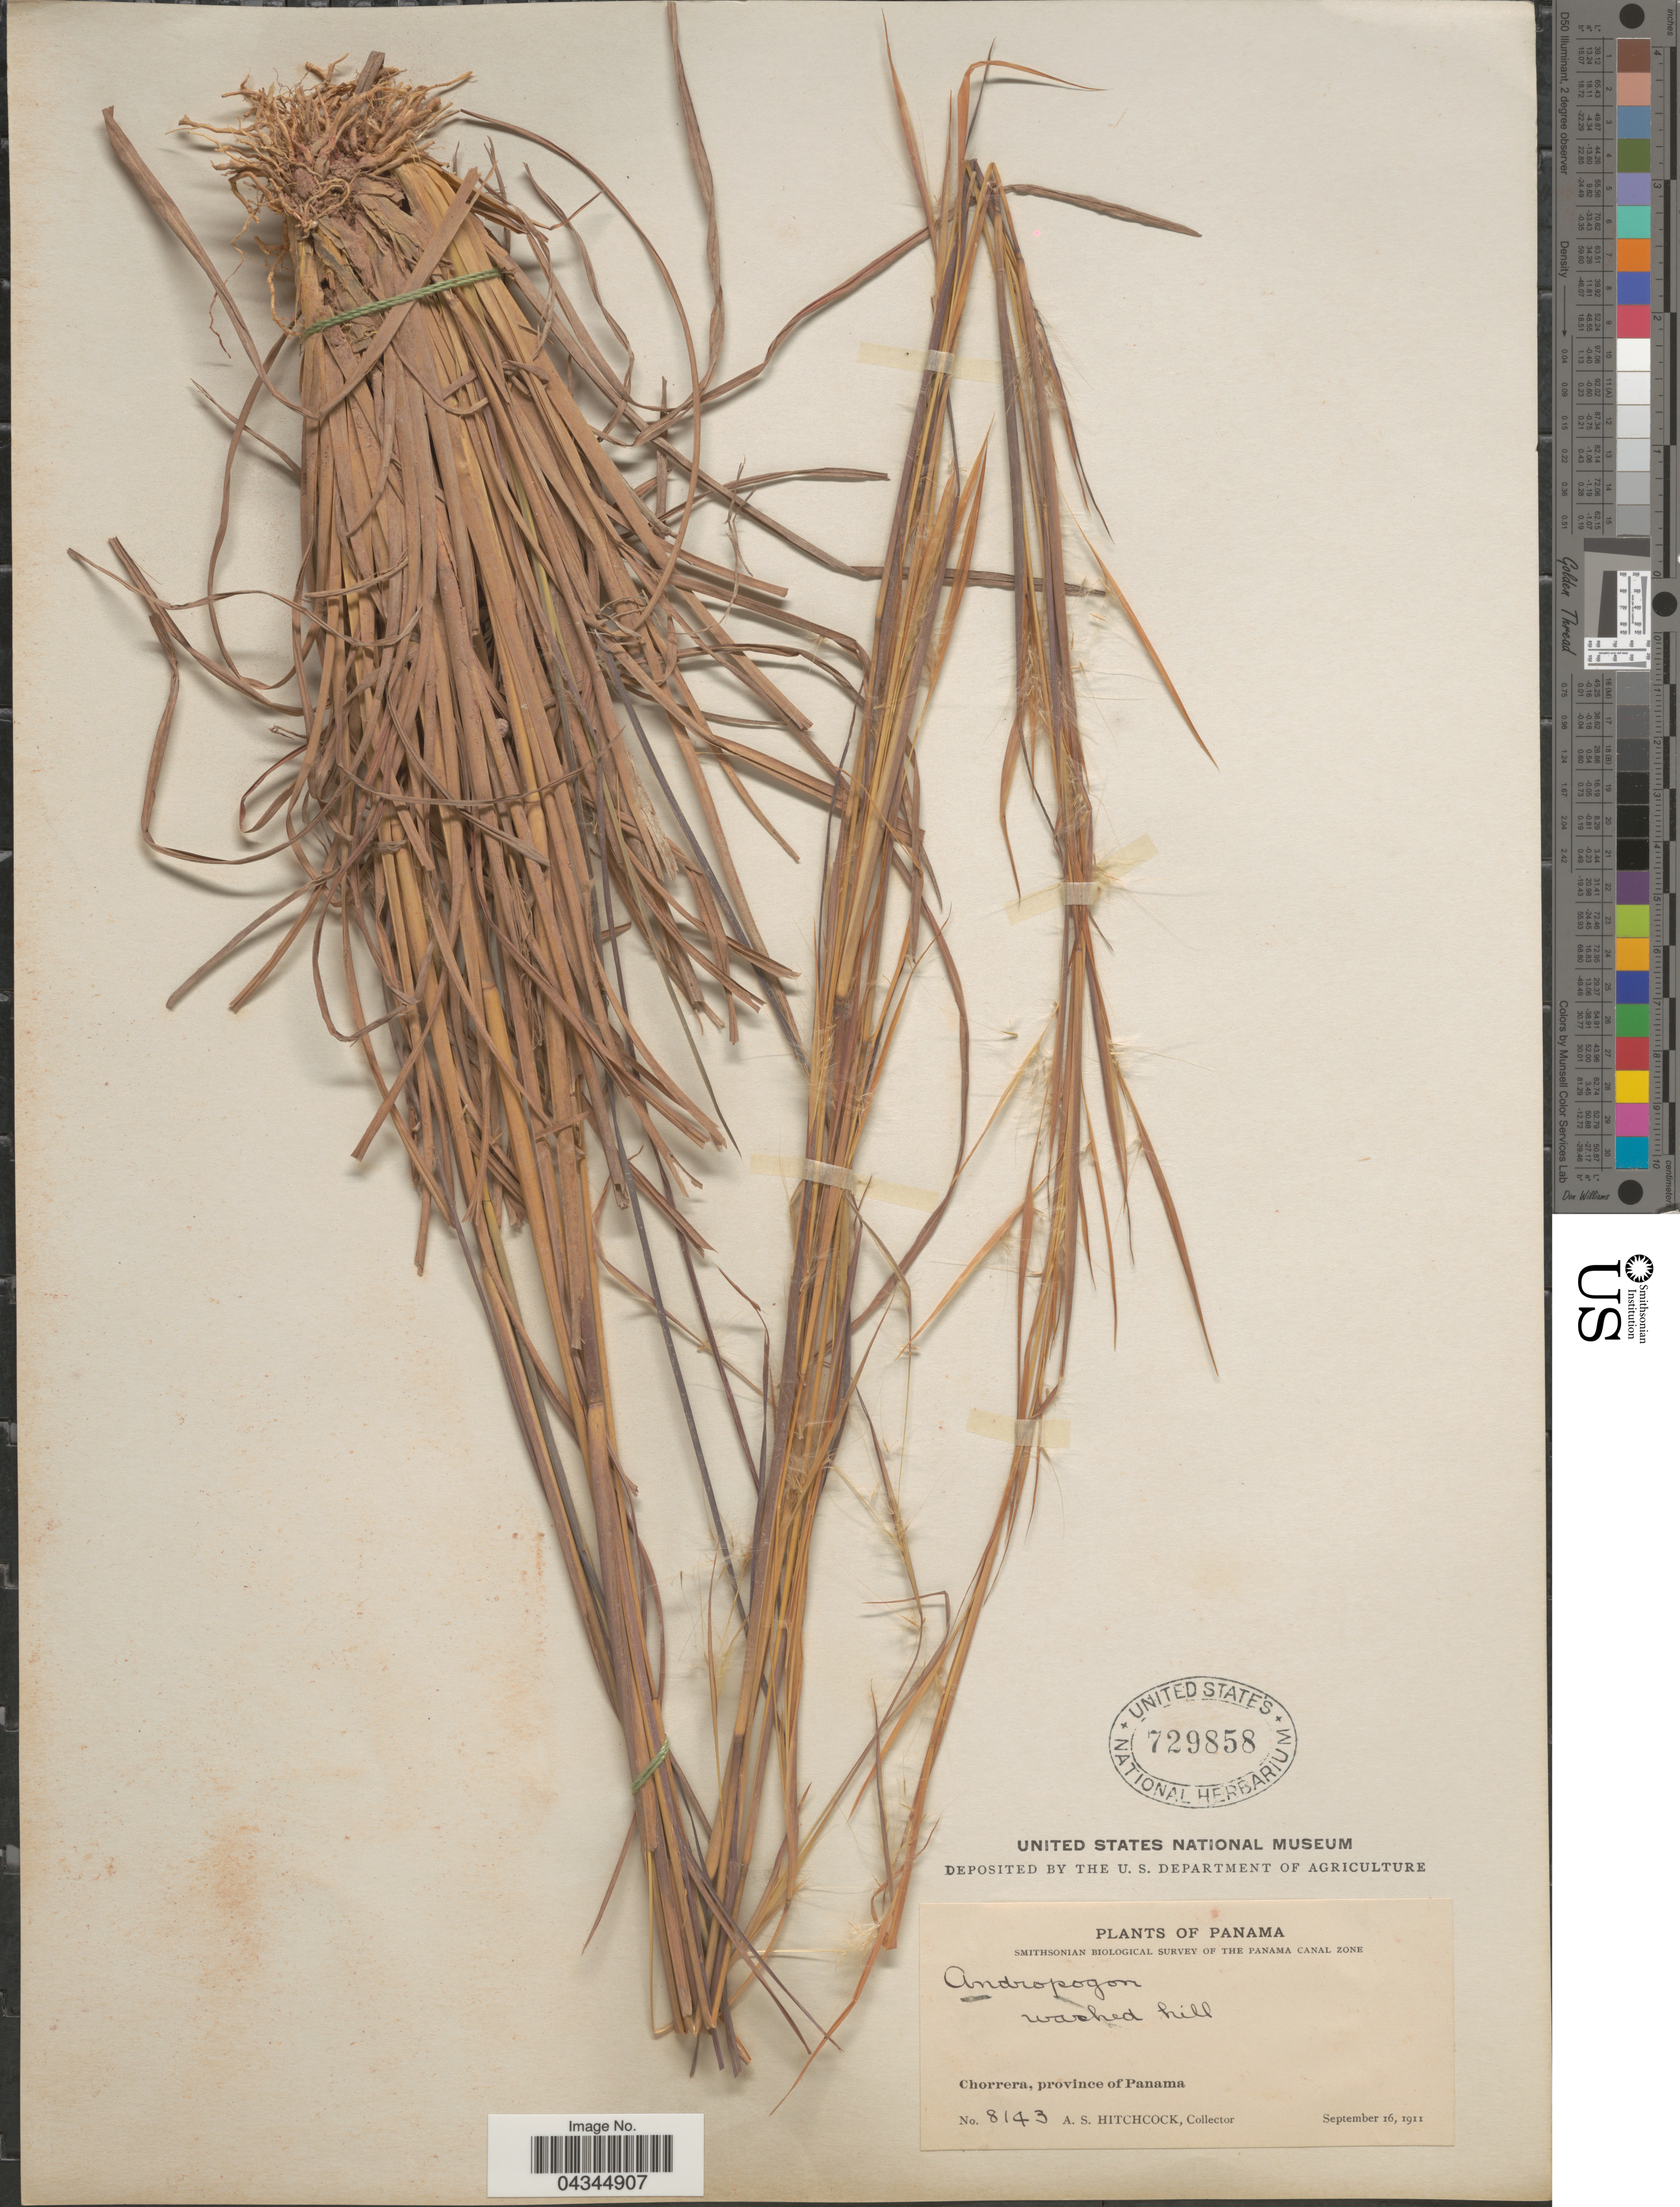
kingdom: Plantae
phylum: Tracheophyta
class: Liliopsida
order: Poales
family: Poaceae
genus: Andropogon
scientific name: Andropogon virginicus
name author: L.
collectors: A. S. Hitchcock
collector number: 8143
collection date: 1911-09-16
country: Panama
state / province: Panamá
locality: Smithsonian Biological Survey of the Panama Canal Zone. Chorrera.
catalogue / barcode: US 729858